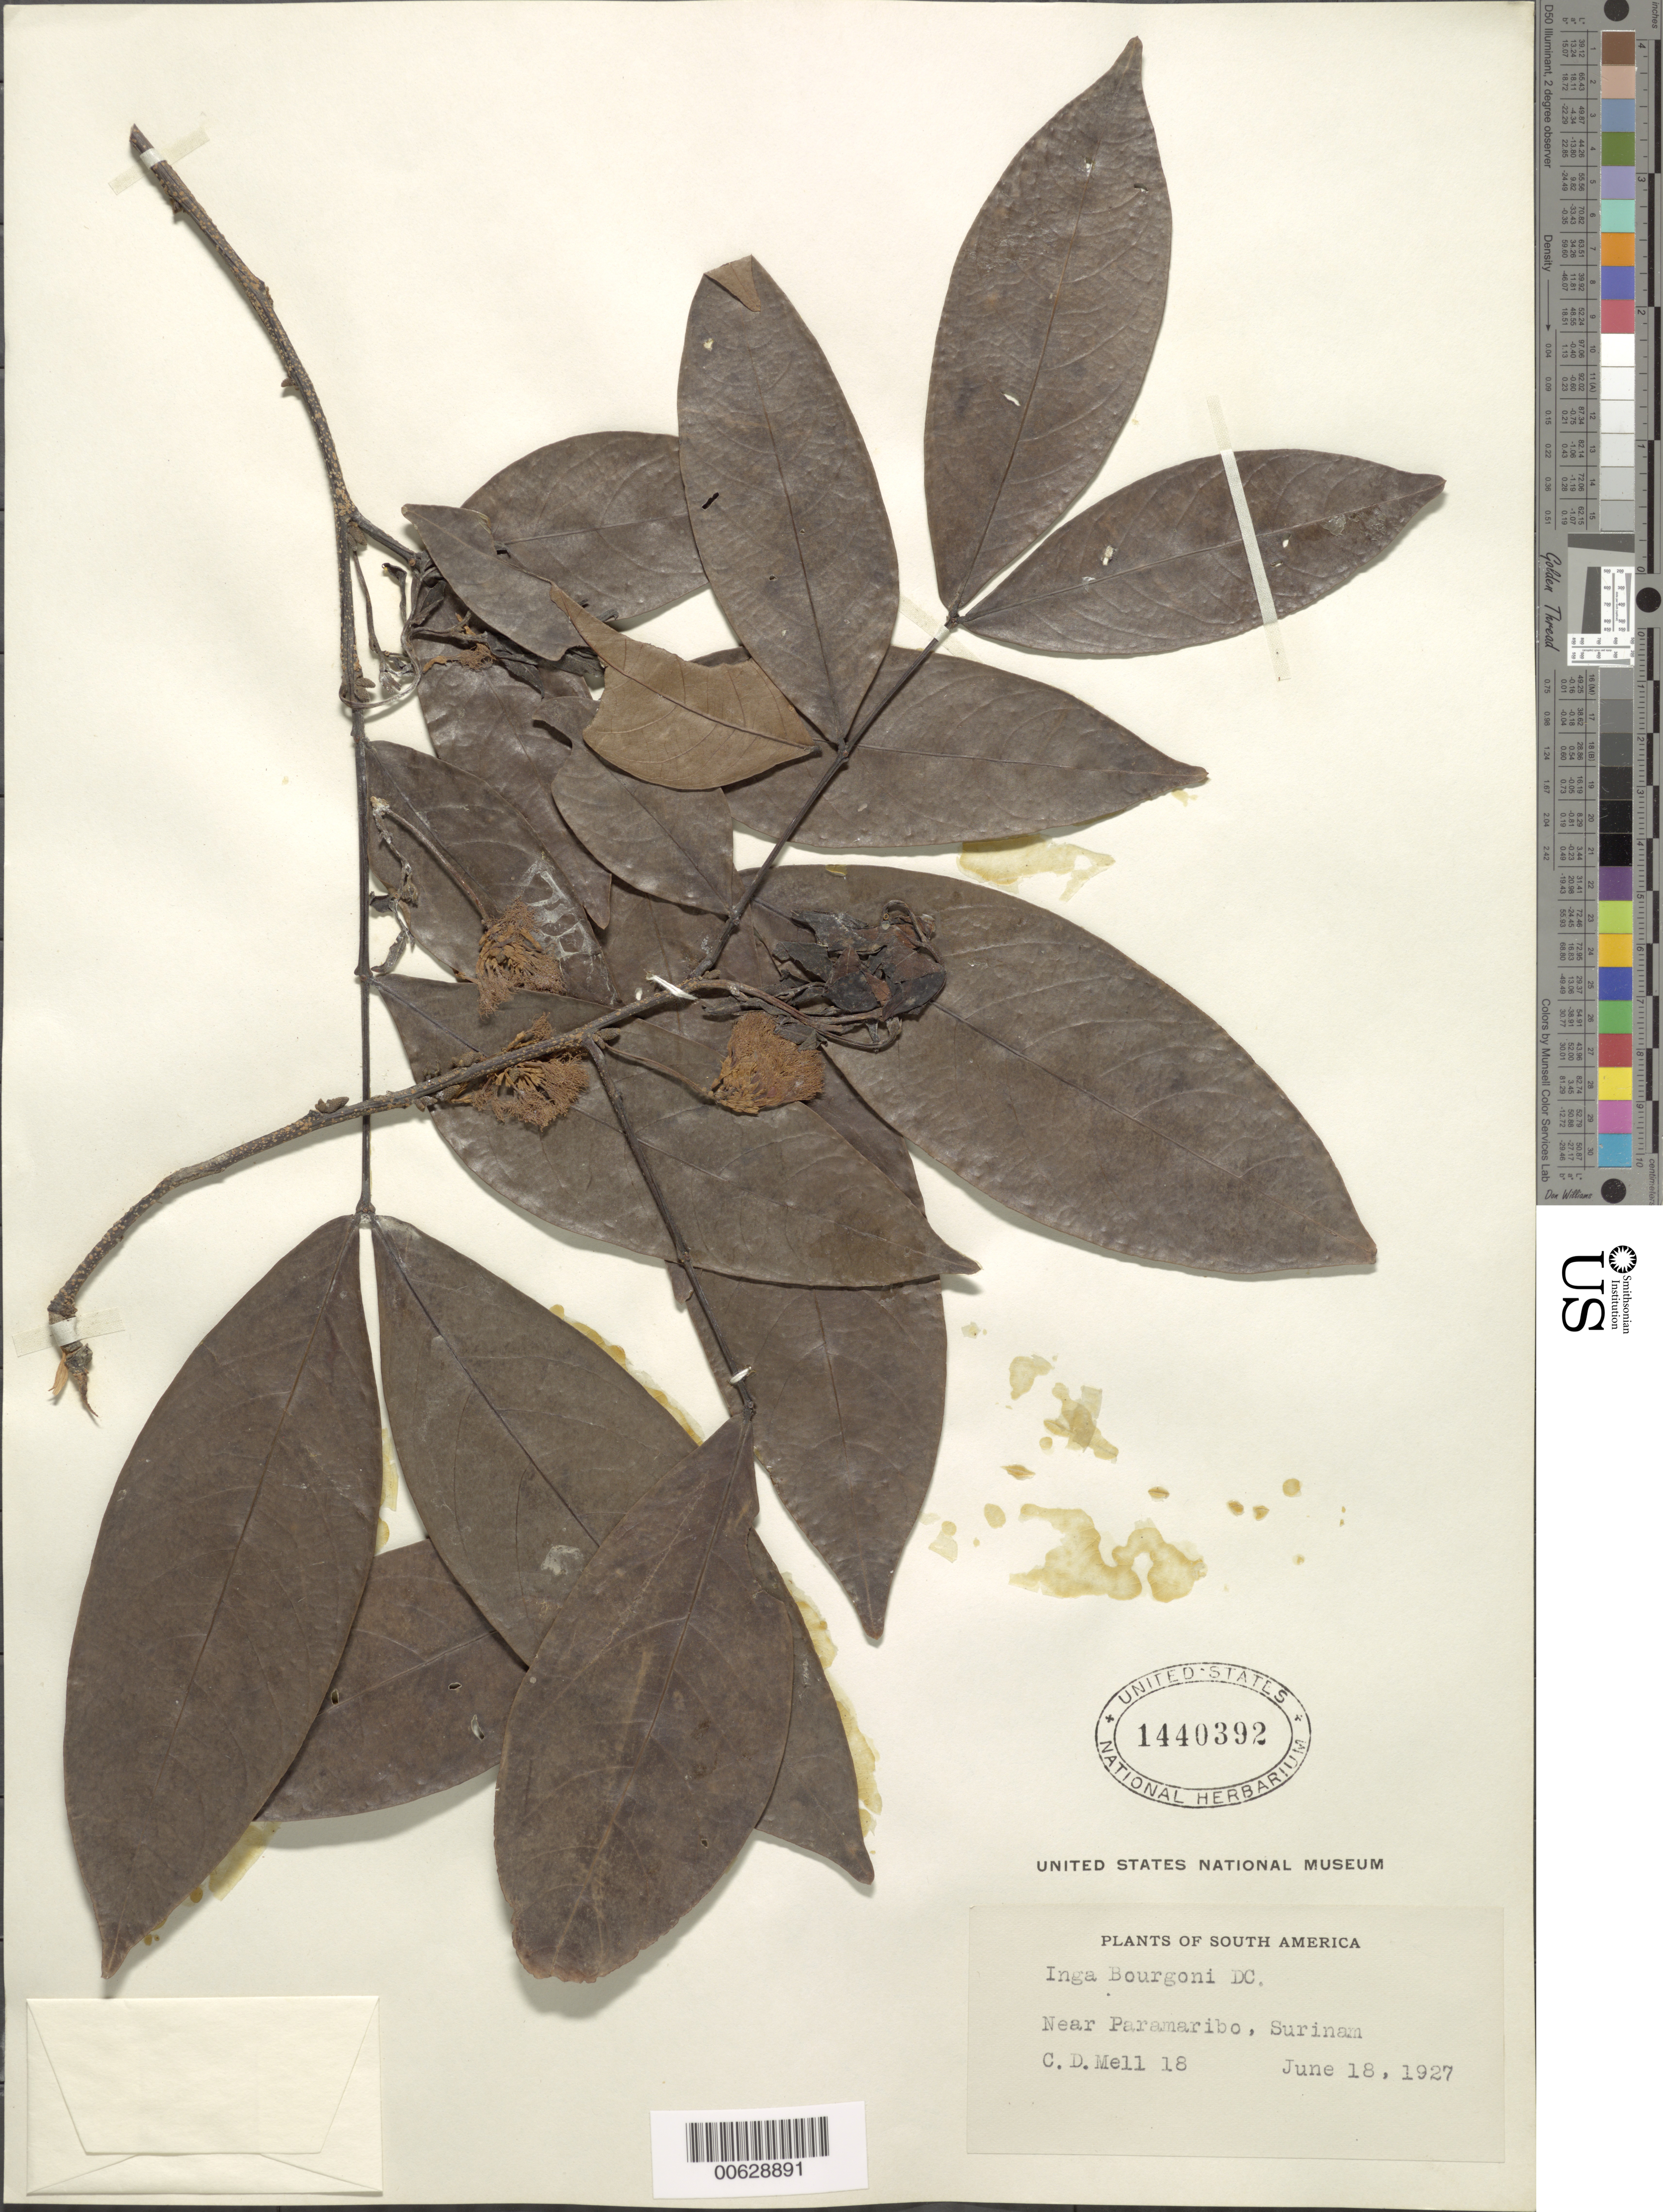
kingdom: Plantae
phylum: Tracheophyta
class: Magnoliopsida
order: Fabales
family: Fabaceae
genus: Inga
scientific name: Inga bourgoni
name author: (Aubl.) DC.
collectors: C. D. Mell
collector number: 18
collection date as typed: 18-Jun-27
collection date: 1927-06-18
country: Suriname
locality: Paramaribo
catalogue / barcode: US 1440392